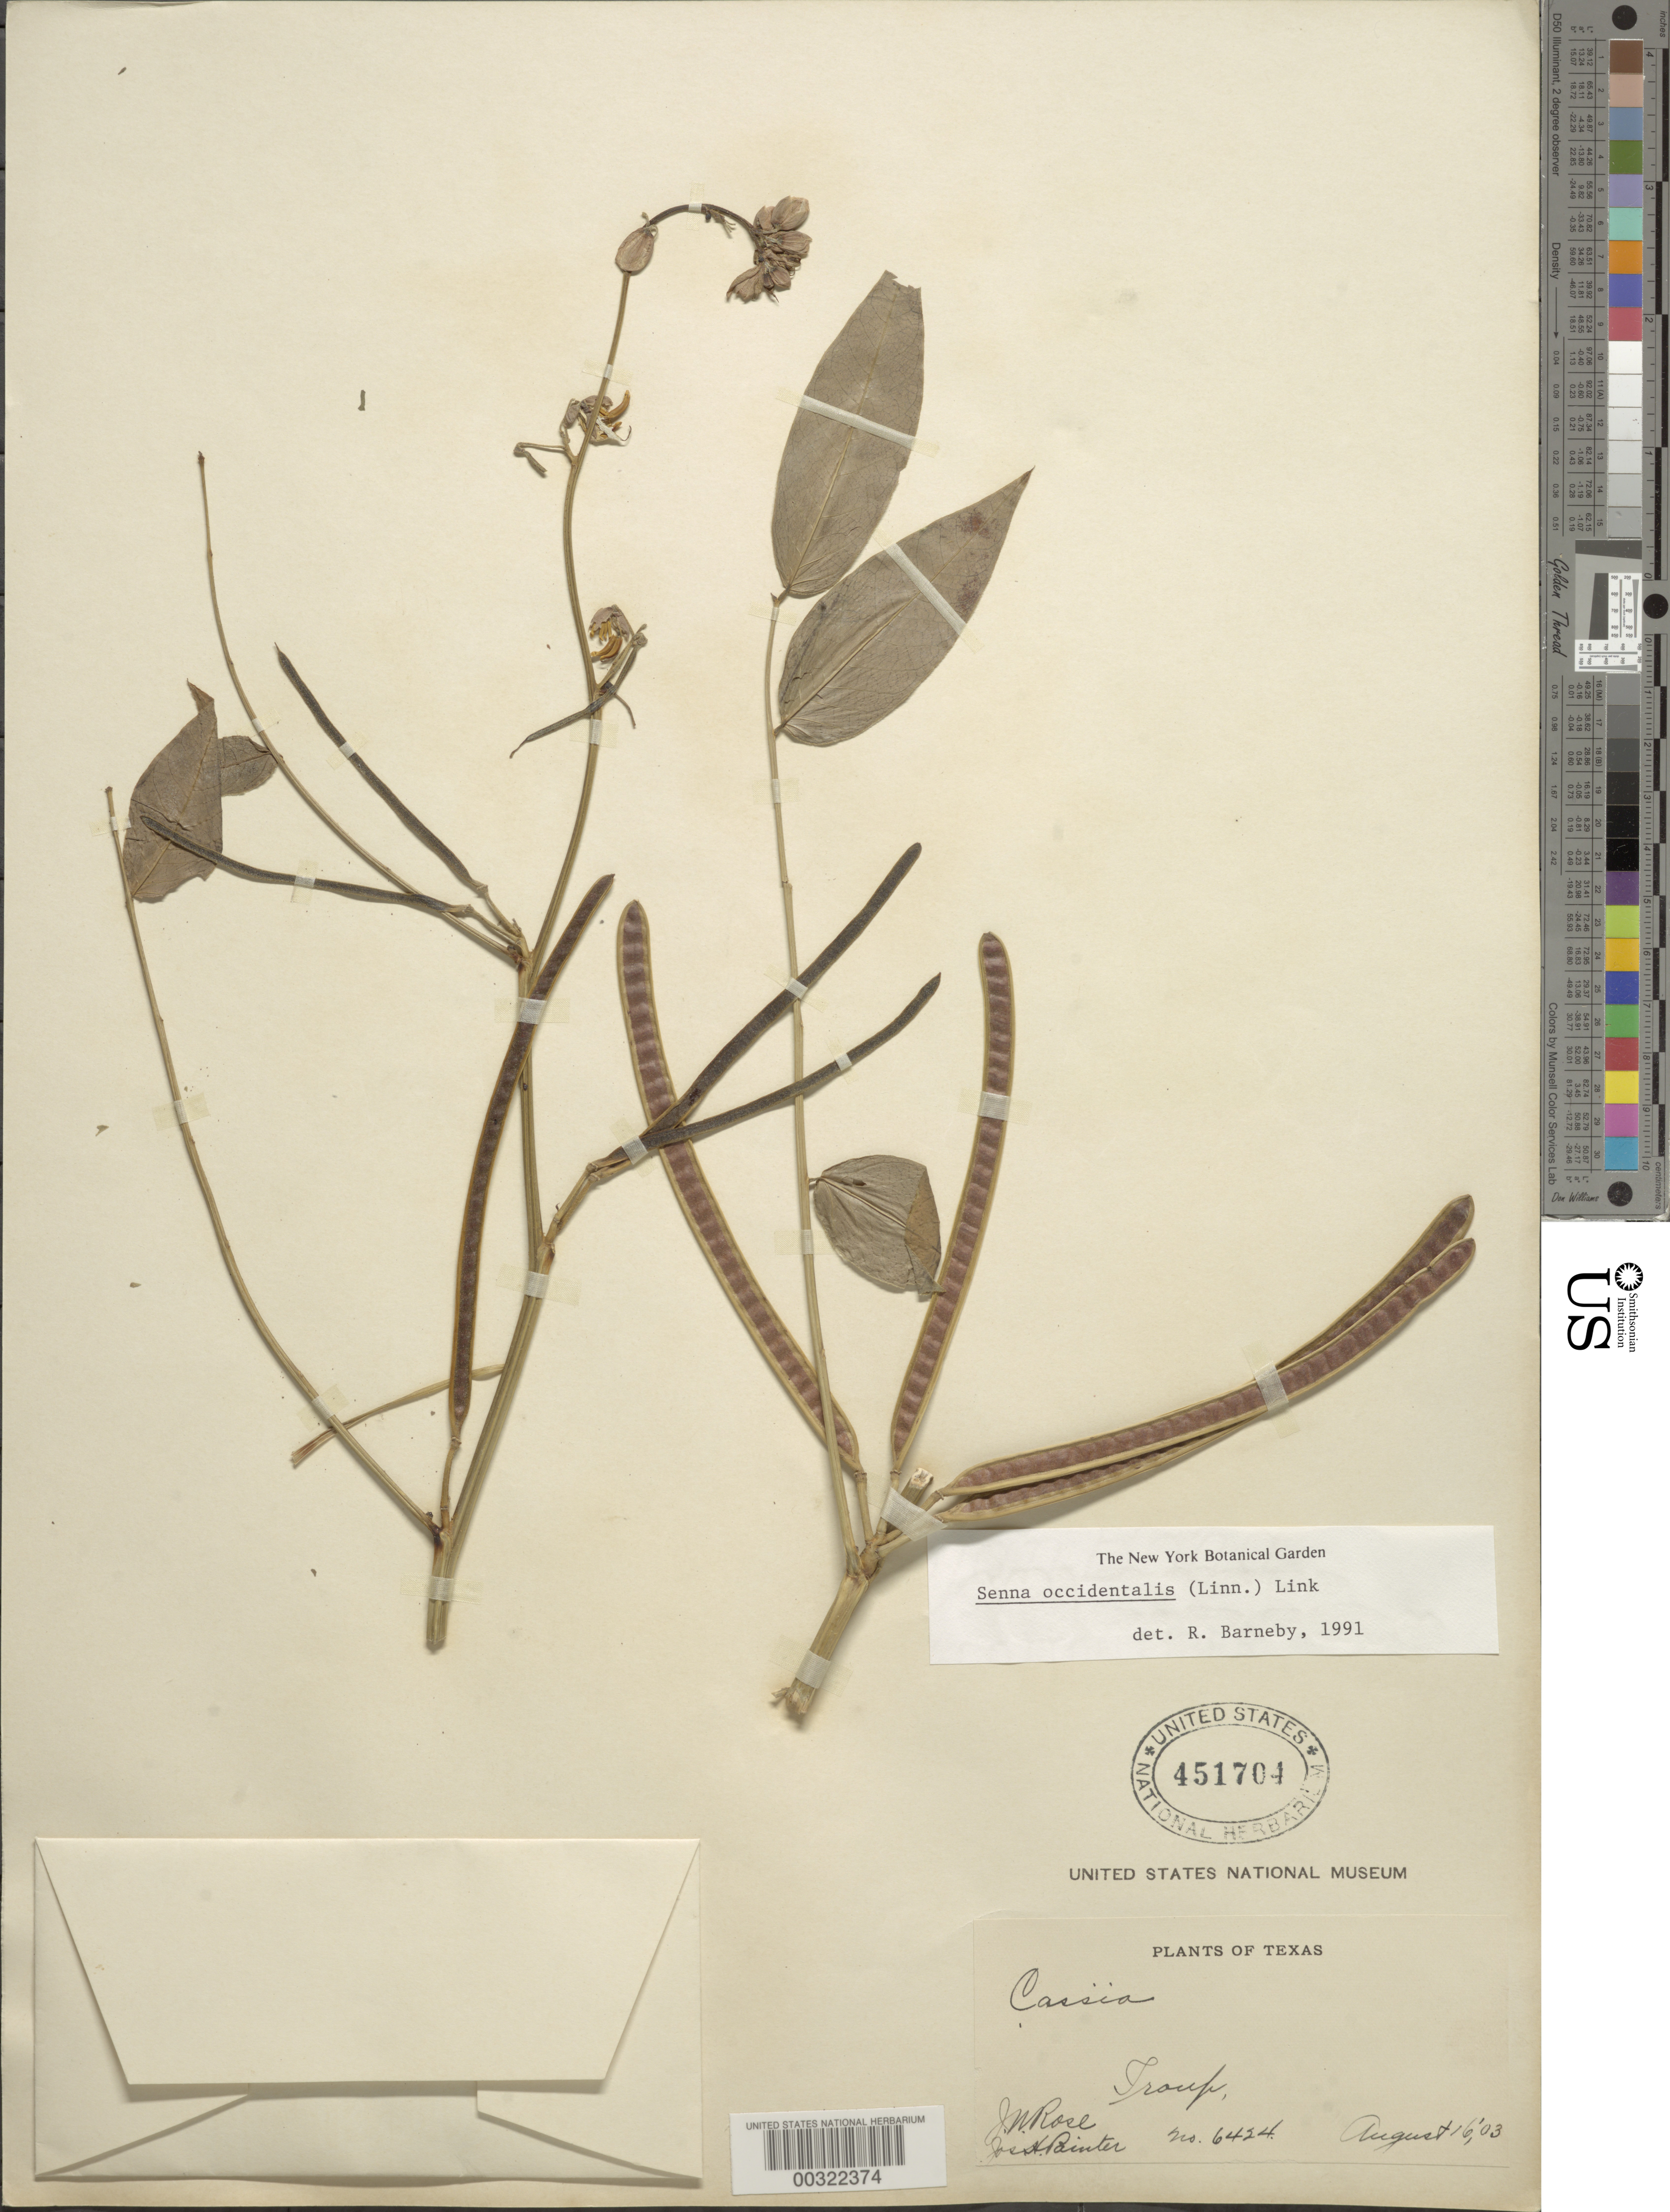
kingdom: Plantae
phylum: Tracheophyta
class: Magnoliopsida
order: Fabales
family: Fabaceae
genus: Senna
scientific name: Senna occidentalis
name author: (L.) Link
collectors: J. N. Rose & J. H. Painter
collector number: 6424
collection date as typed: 16 Aug 1903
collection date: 1903-08-16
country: United States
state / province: Texas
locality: Troup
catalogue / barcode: US 451704